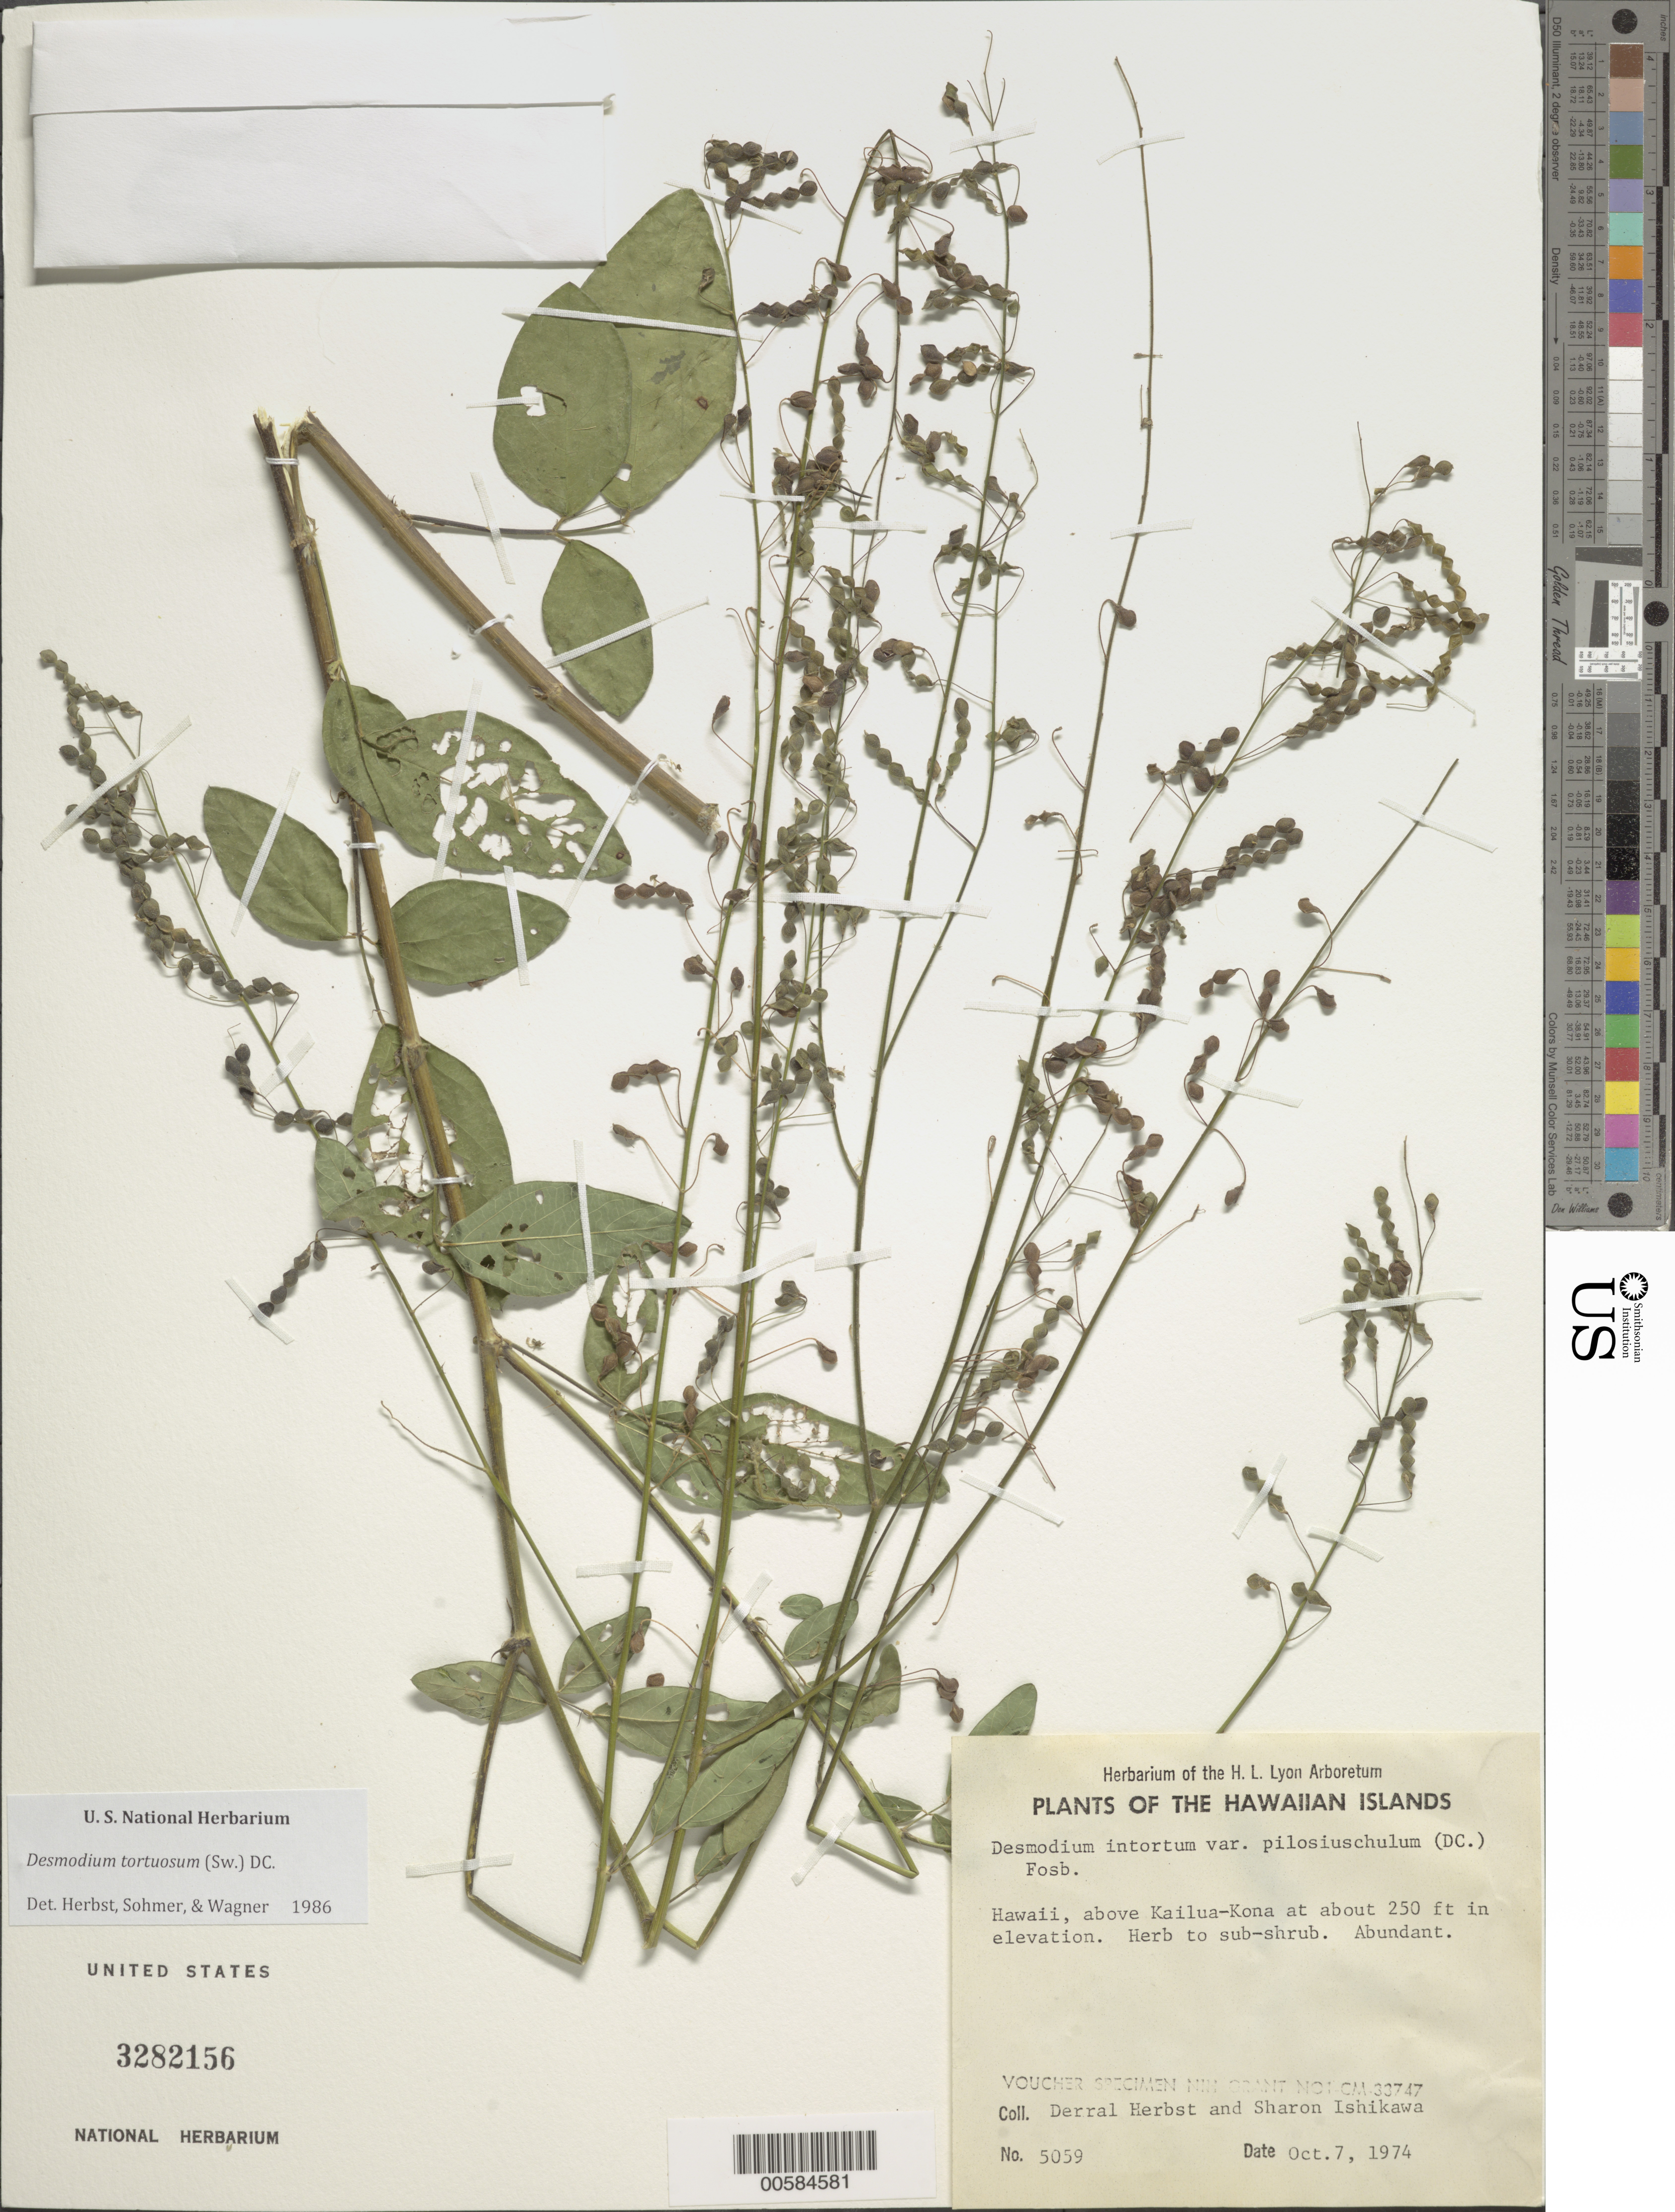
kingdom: Plantae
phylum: Tracheophyta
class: Magnoliopsida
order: Fabales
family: Fabaceae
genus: Desmodium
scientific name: Desmodium tortuosum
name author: (Sw.) DC.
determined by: Herbst, D. R.; Sohmer, S. H.; Wagner, W. L.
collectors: D. R. Herbst & S. Ishikawa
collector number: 5059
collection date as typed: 7 Oct 1974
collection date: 1974-10-07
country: United States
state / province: Hawaii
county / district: Hawaii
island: Hawaii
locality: Above Kailua-Kona.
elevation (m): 76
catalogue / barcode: US 3282156